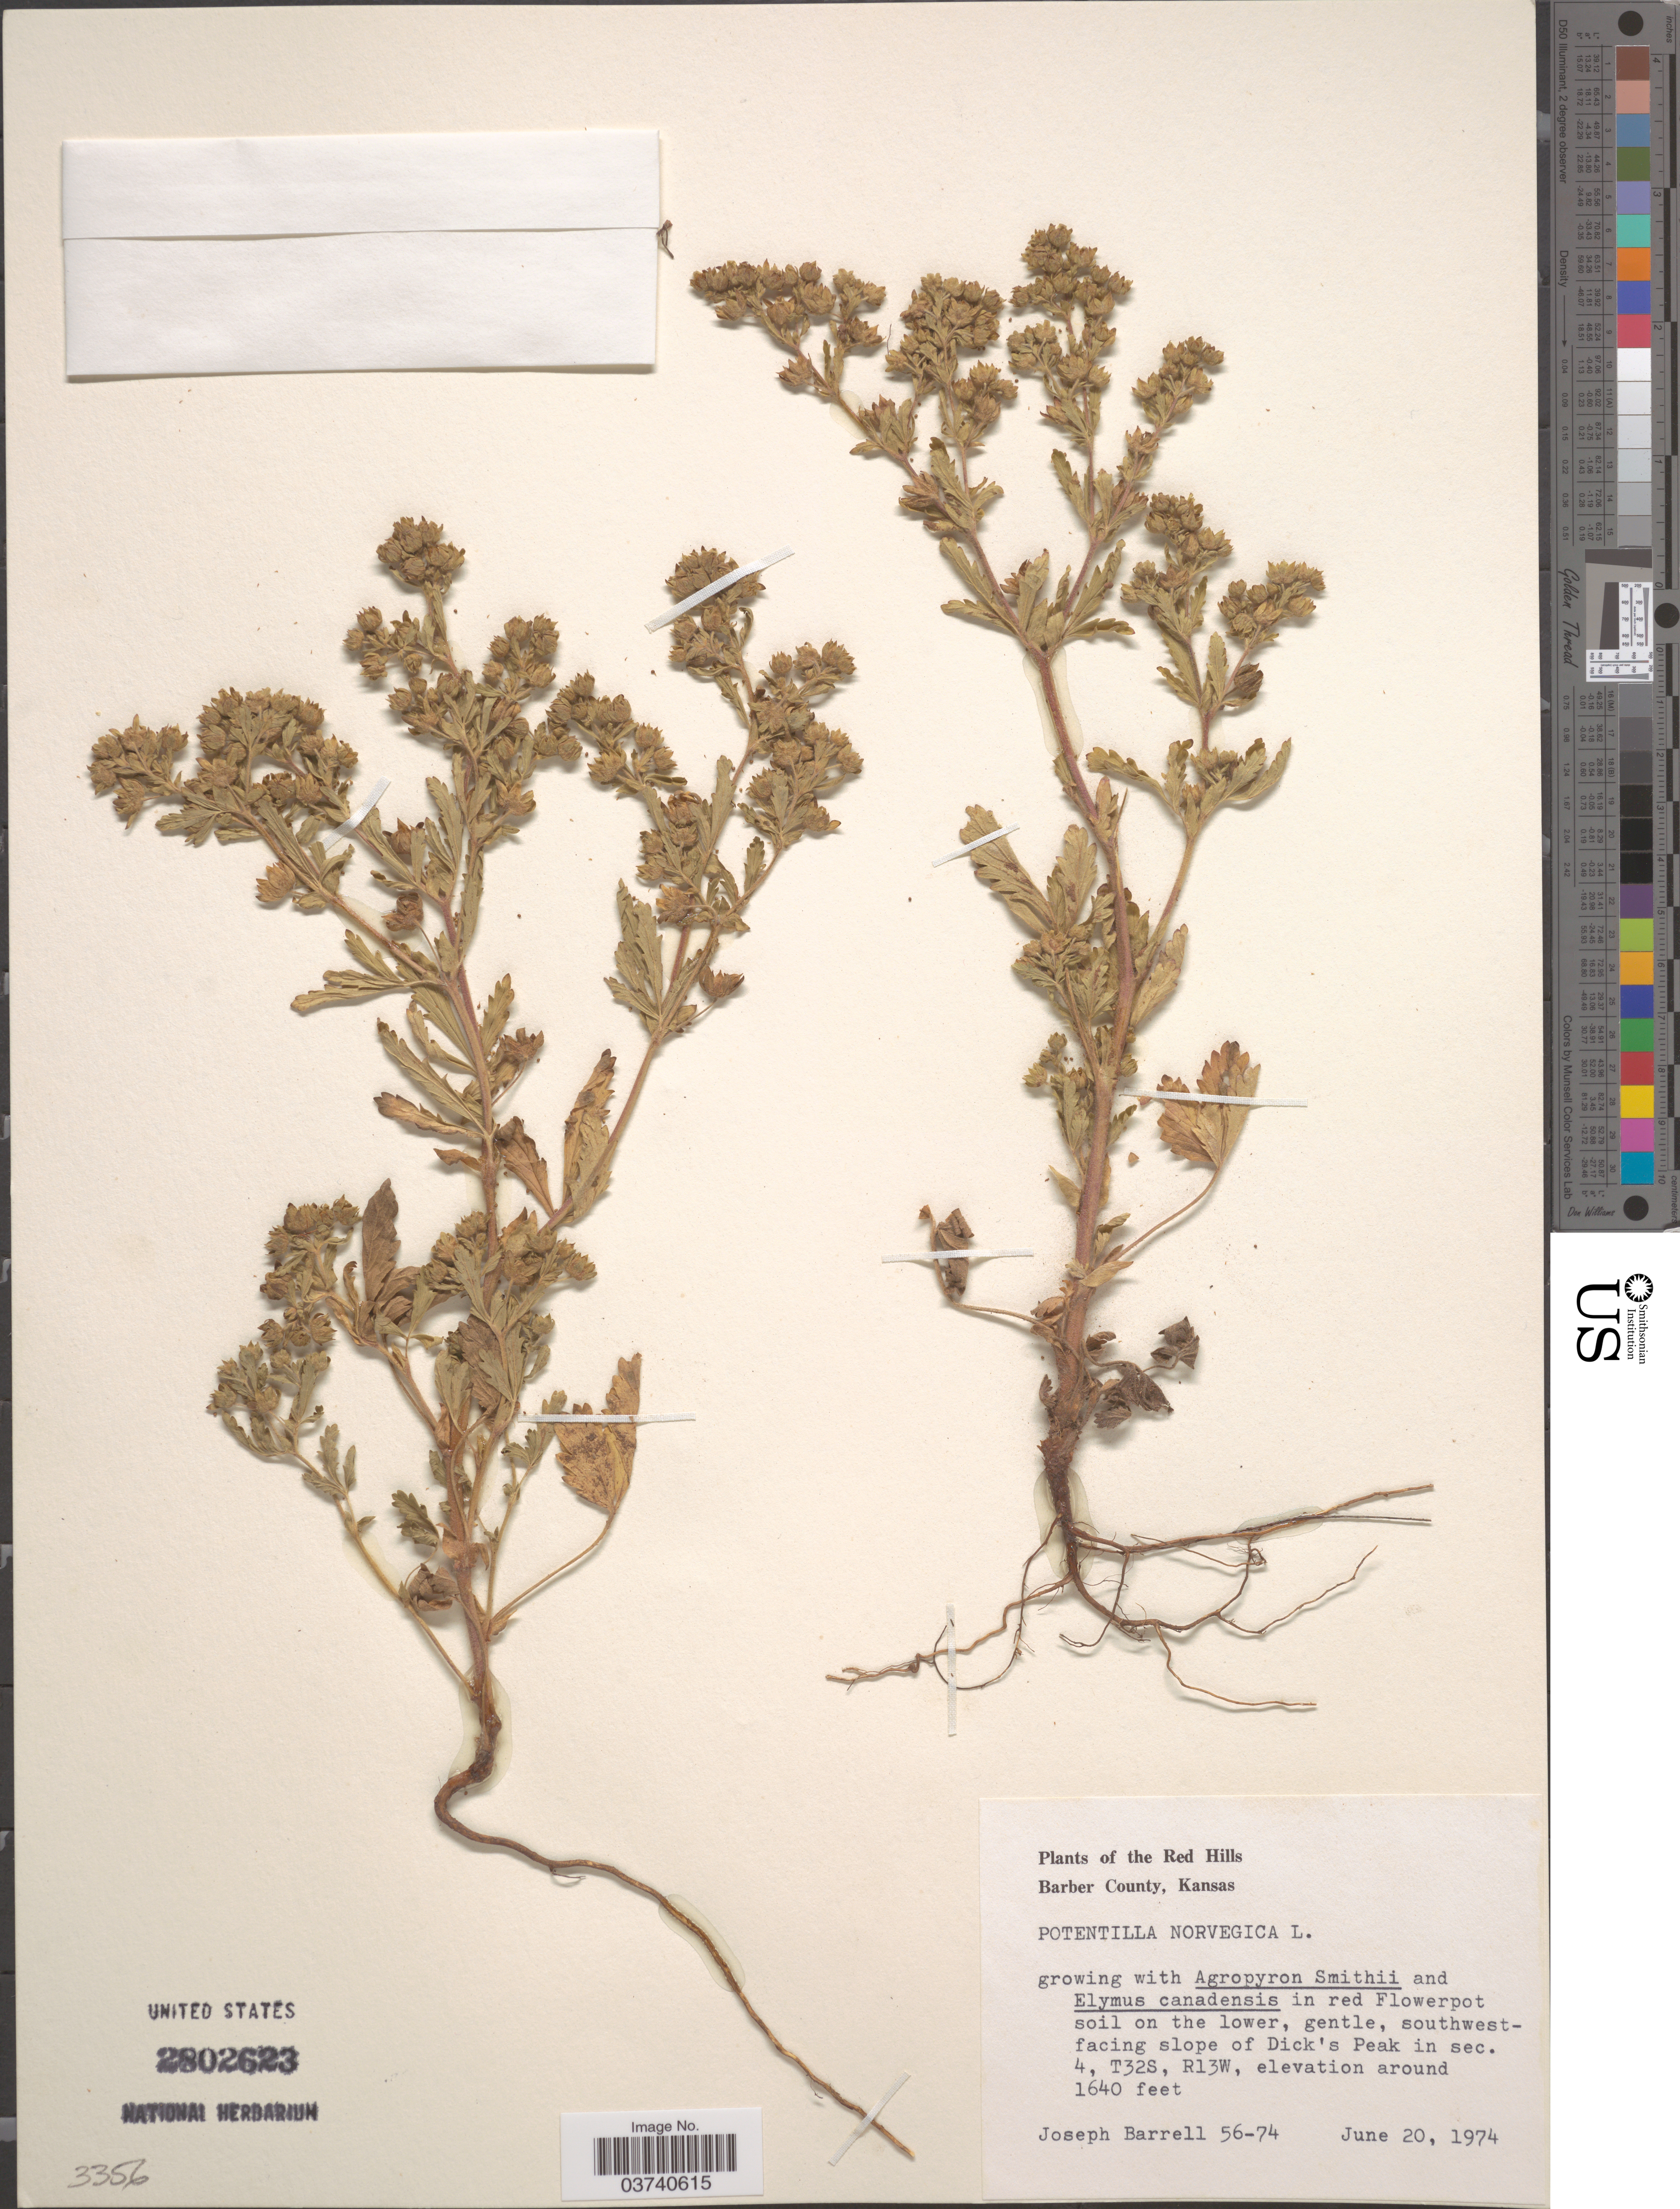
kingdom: Plantae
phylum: Tracheophyta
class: Magnoliopsida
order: Rosales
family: Rosaceae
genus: Potentilla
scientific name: Potentilla norvegica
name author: L.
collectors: J. Barrell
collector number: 56-74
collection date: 1974-06-20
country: United States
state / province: Kansas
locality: The Red Hills. Barber County. Southwest-facing slope of Dick's Peak in sec. 4, T32S, R13W.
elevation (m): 500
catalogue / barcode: US 2802623